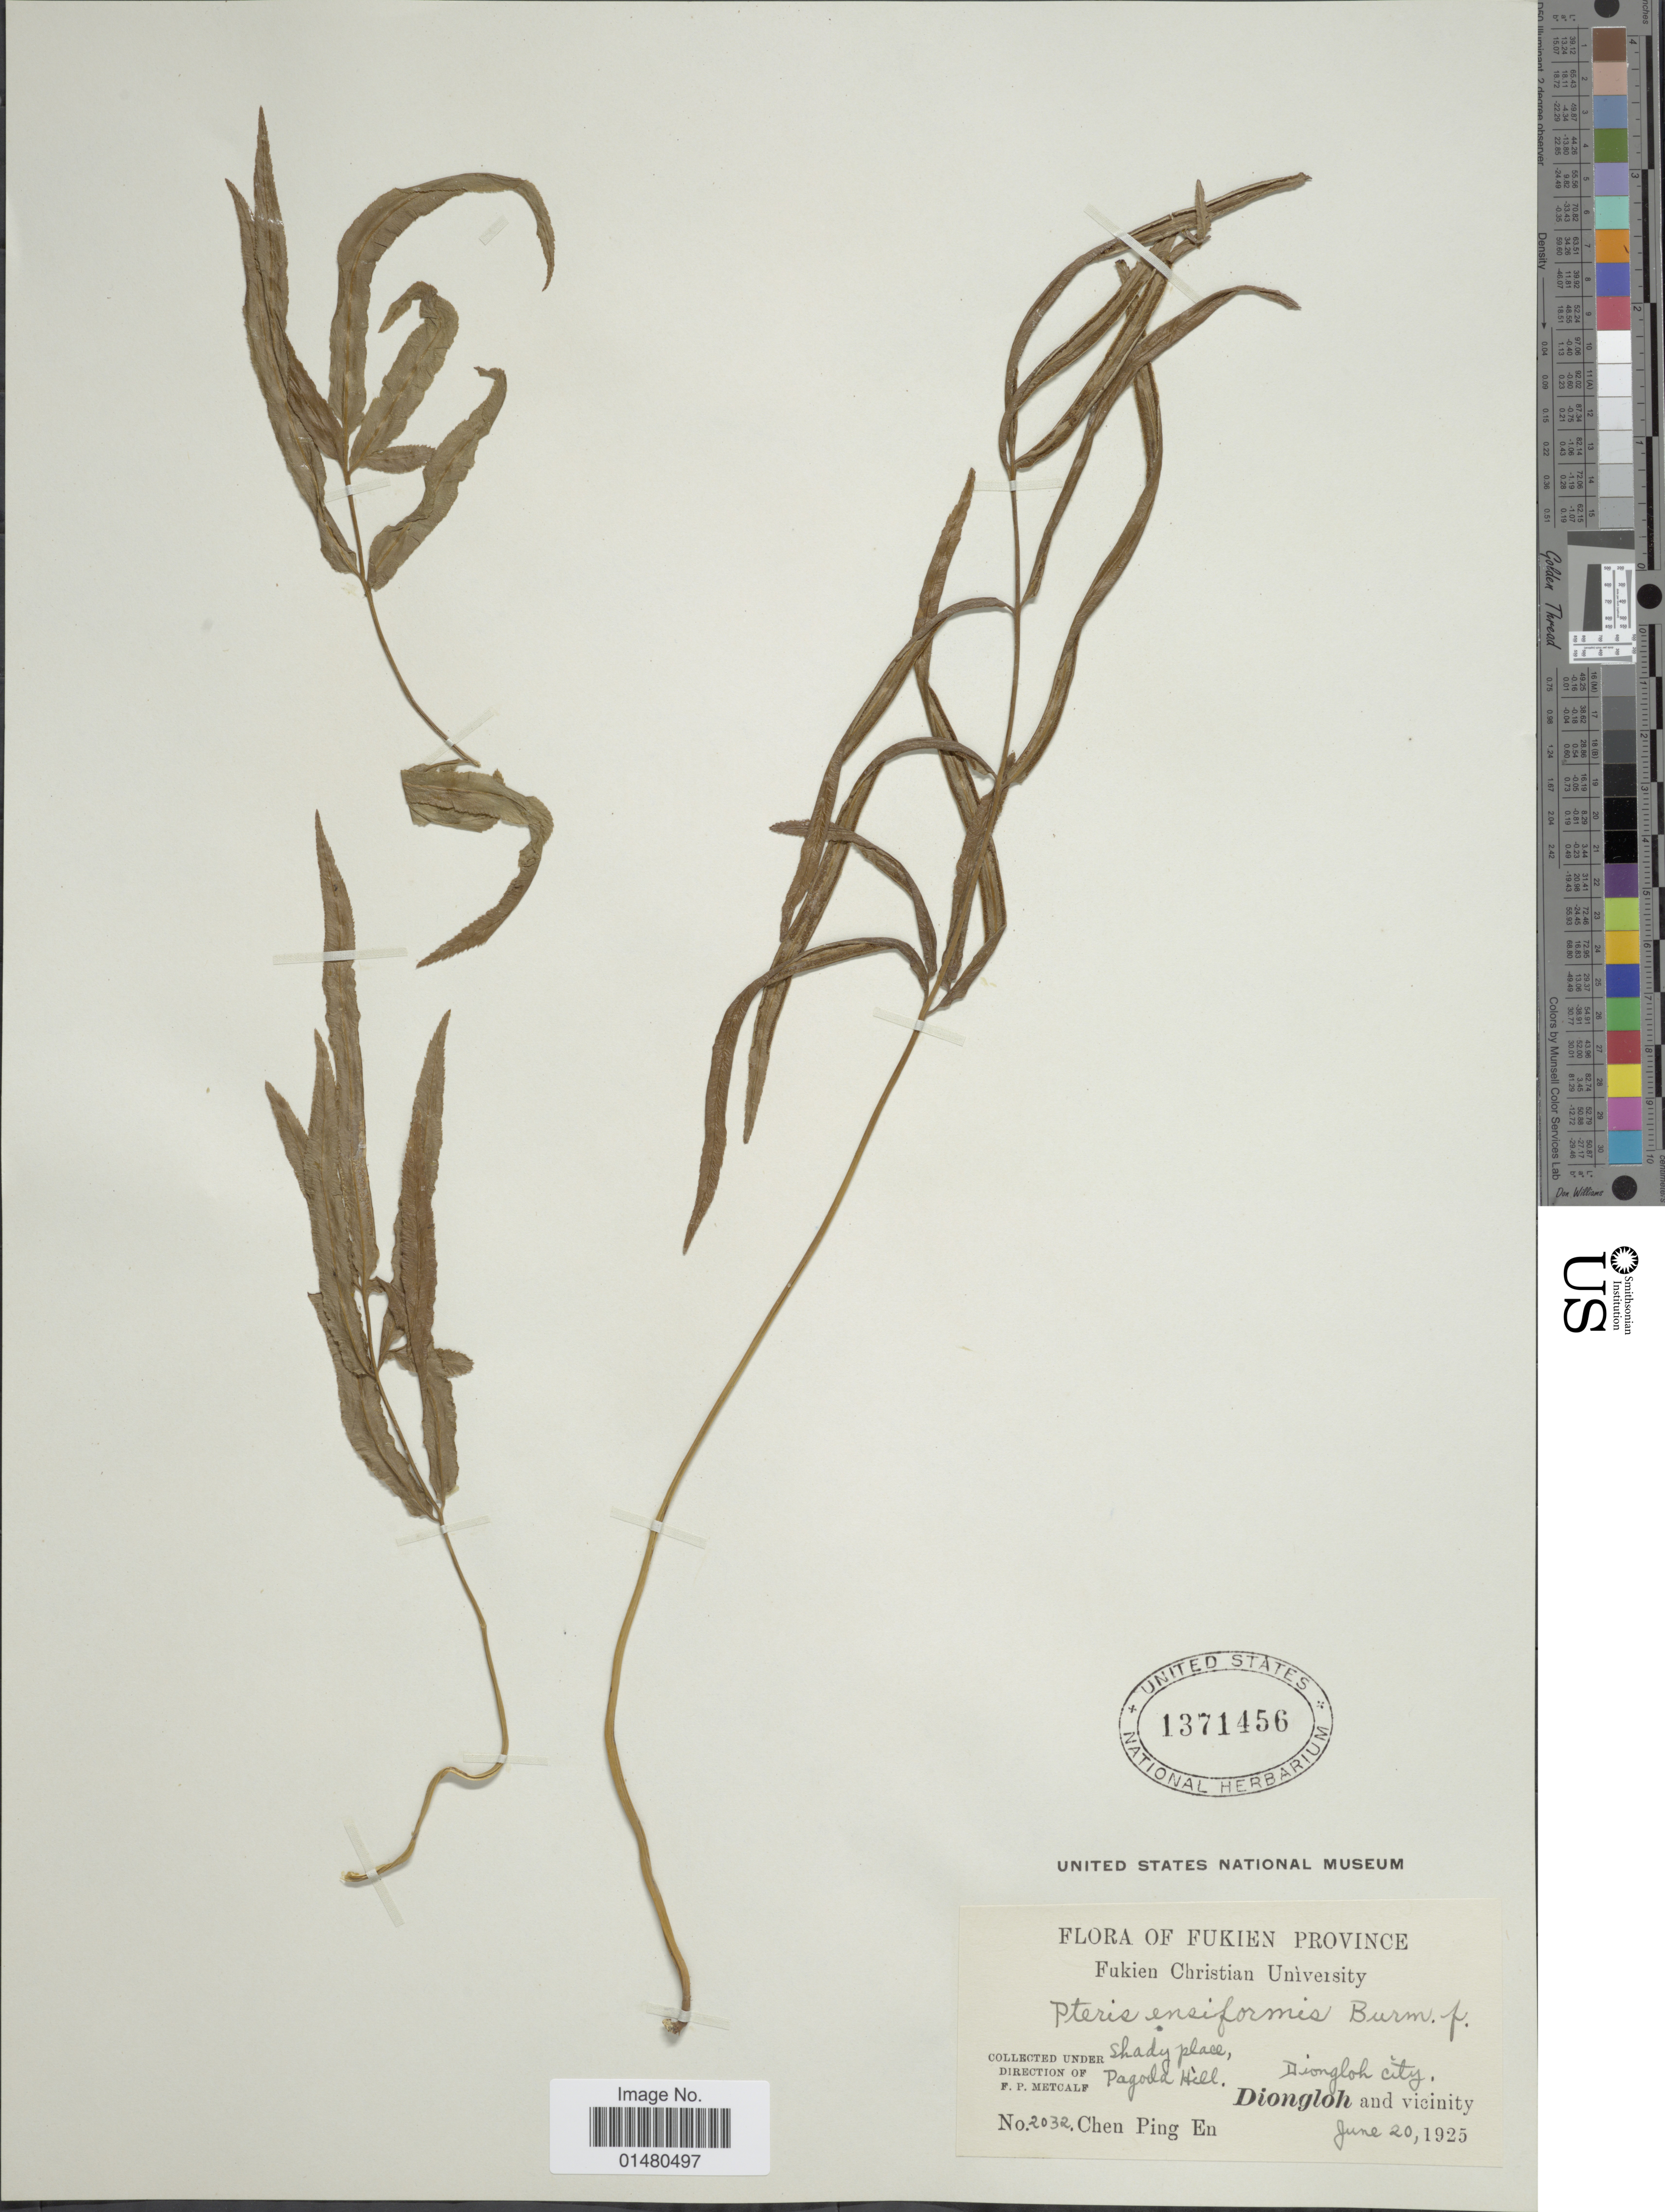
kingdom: Plantae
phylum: Tracheophyta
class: Polypodiopsida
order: Polypodiales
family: Pteridaceae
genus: Pteris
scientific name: Pteris ensiformis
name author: Burm. f.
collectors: C. En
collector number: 2032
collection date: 1925-06-20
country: China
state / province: Fujian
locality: Fukien Province, Shady place, Pagoda Hill, Diongloh City, Diongloh and vicinity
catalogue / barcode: US 1371456